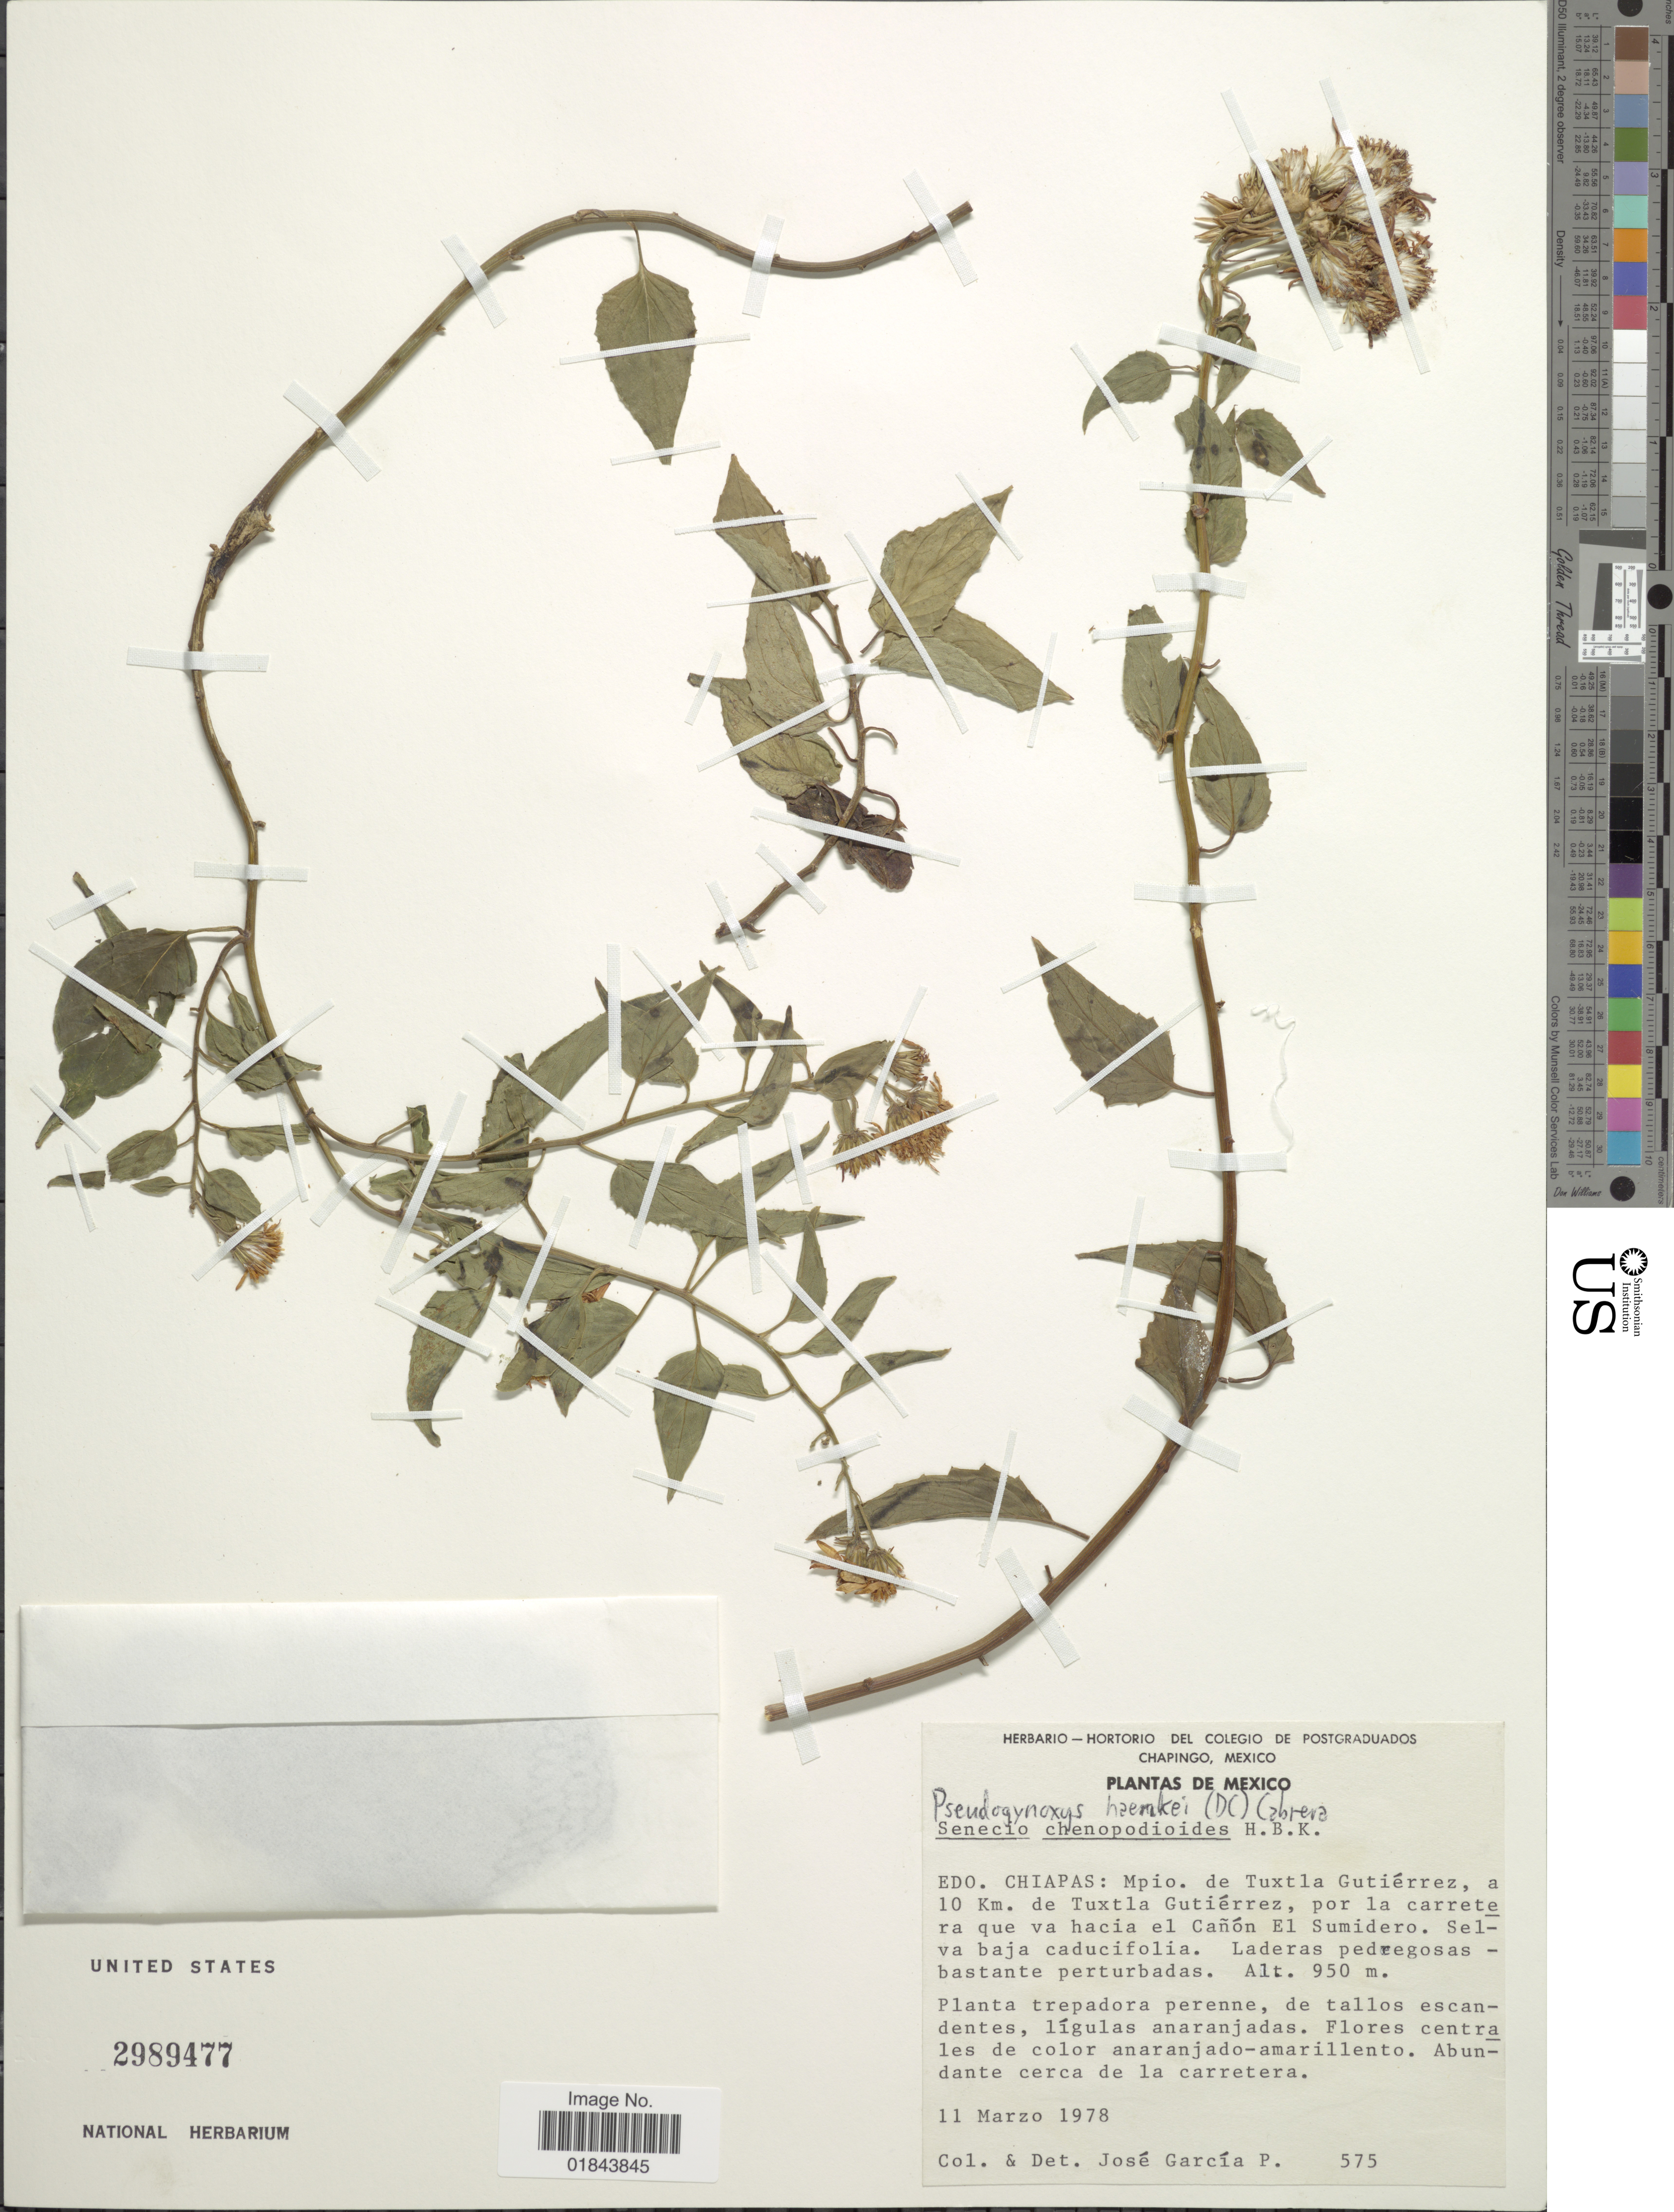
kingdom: Plantae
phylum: Tracheophyta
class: Magnoliopsida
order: Asterales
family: Asteraceae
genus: Pseudogynoxys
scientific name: Pseudogynoxys haenkei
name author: (DC.) Cabrera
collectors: J. García-P.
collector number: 575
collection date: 1978-03-11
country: Mexico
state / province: Chiapas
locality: Edo. Chiapas: Mpio. de Tuxtla Gutiérrez, a 10 Km. de Tuxtla Gutiérrez, por la carretera que va hacia el Cañón El Sumidero.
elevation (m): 950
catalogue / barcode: US 2989477